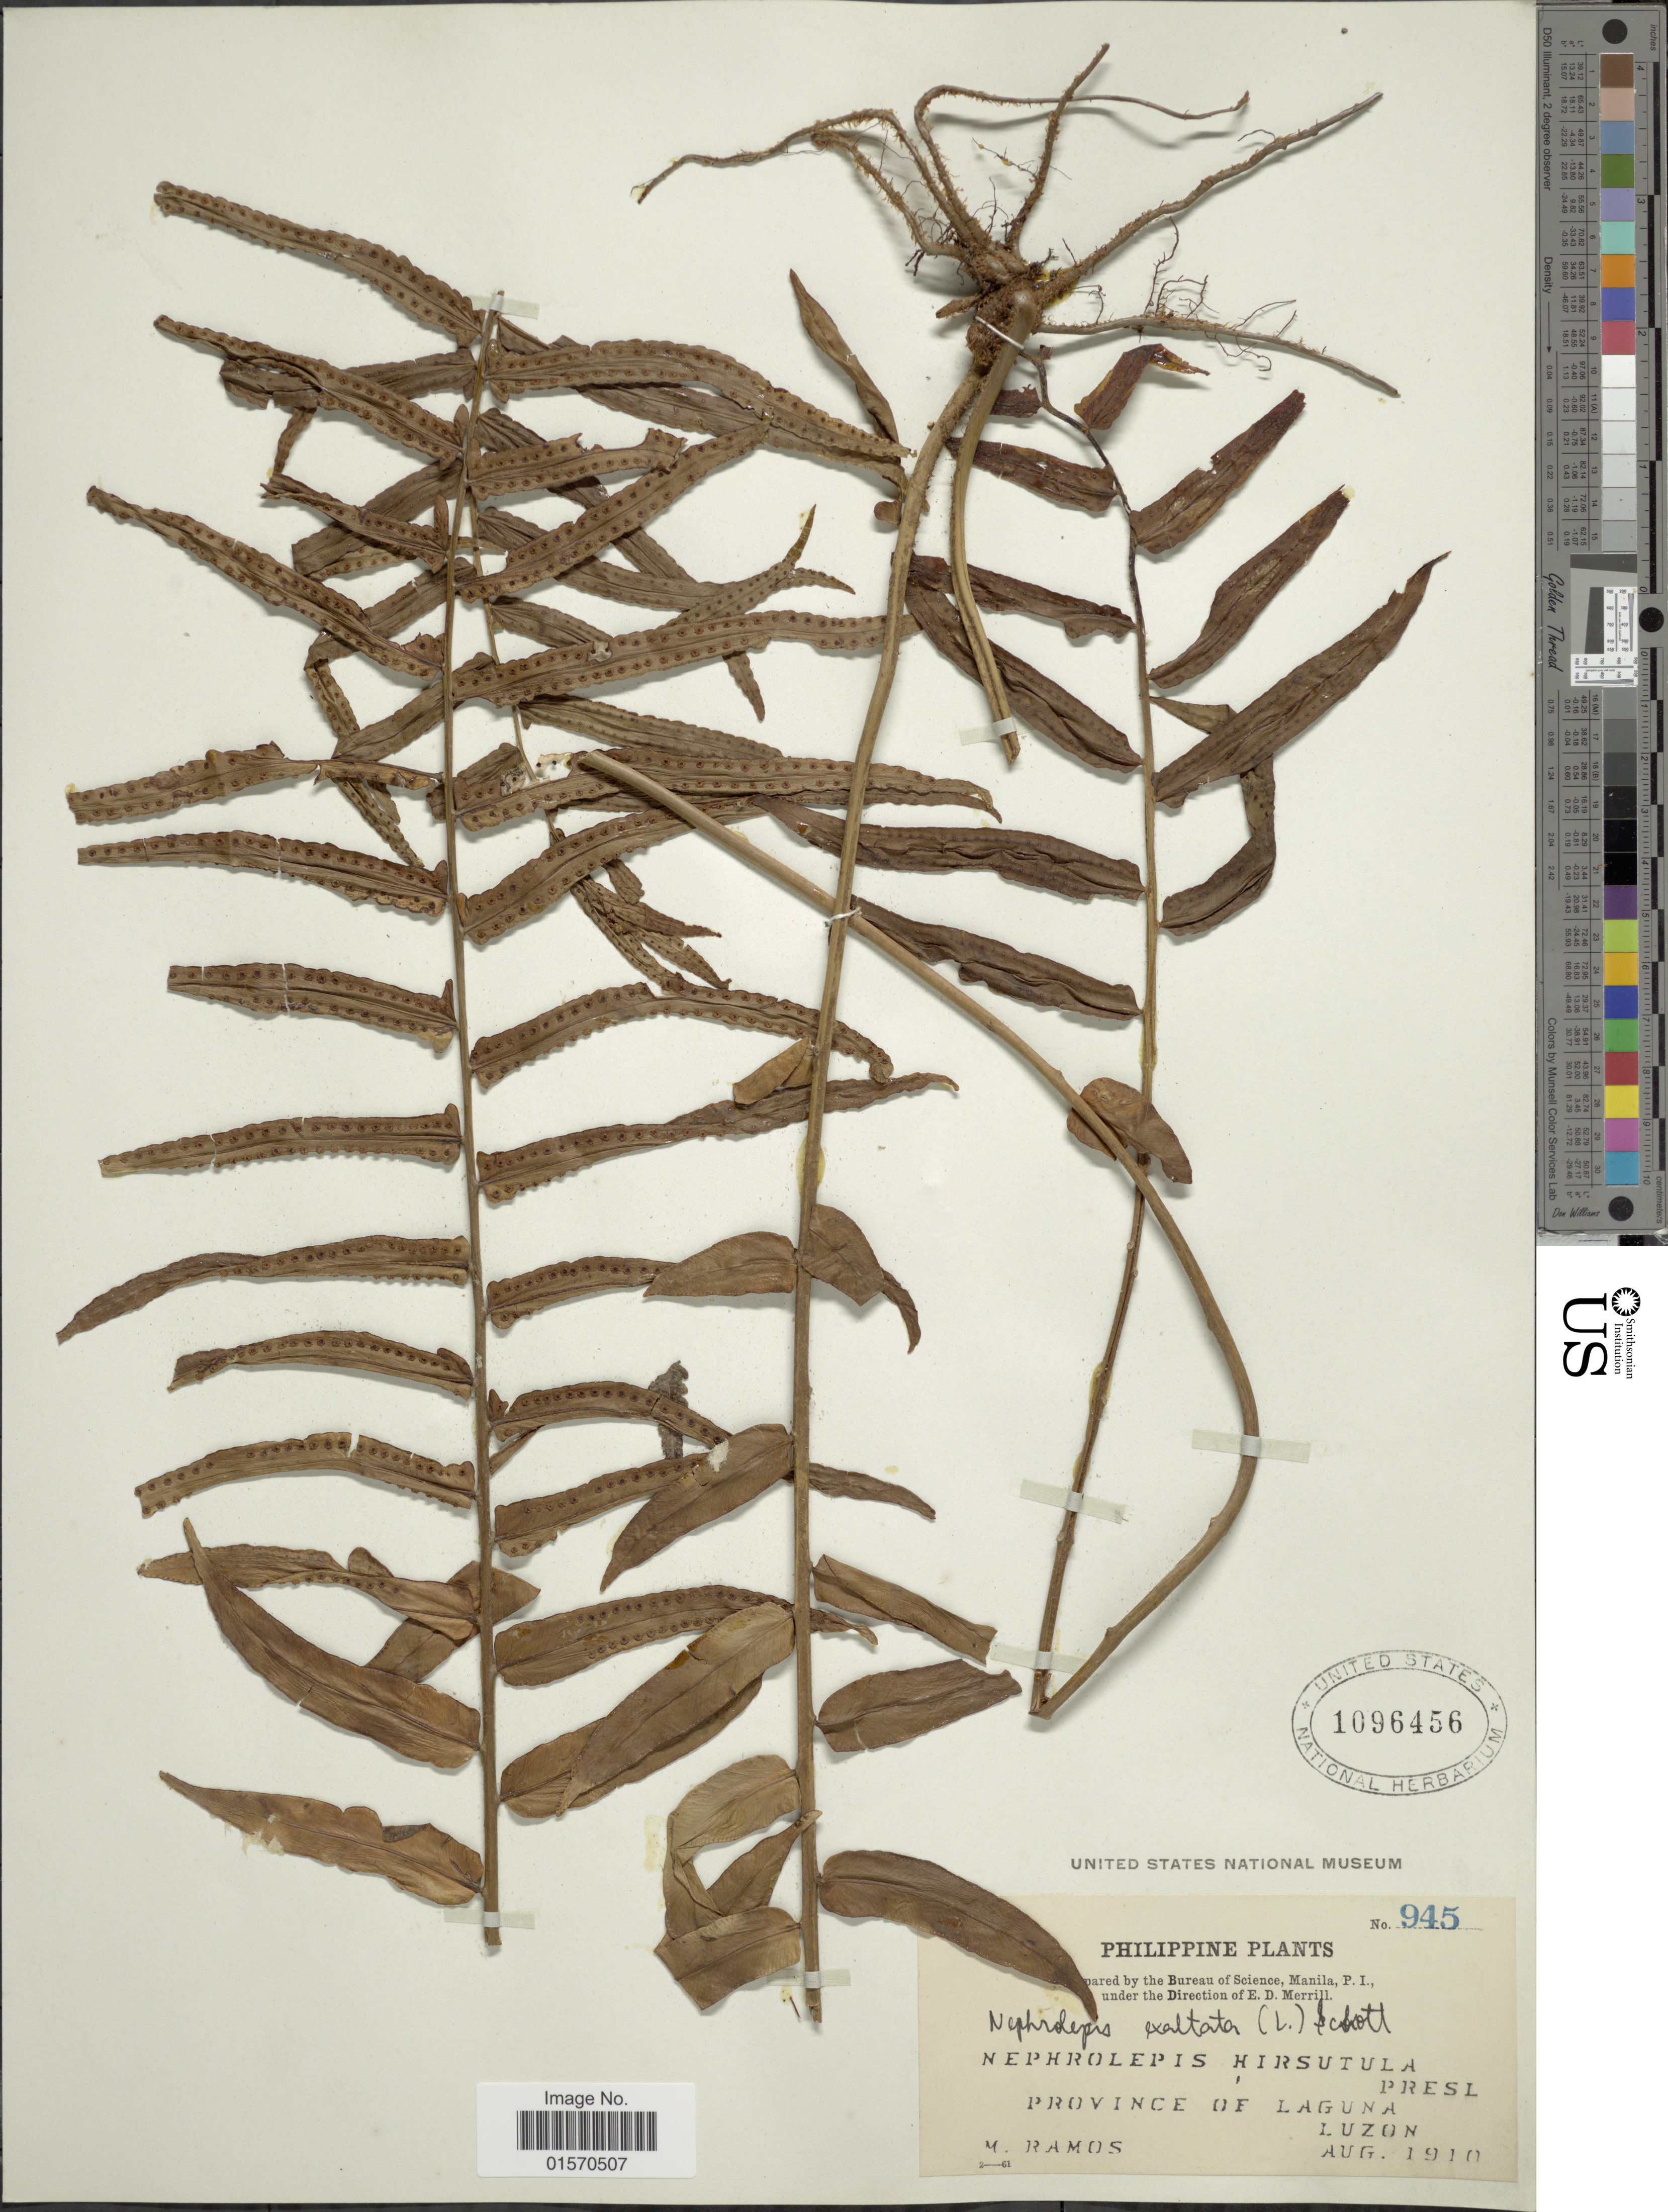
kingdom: Plantae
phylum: Tracheophyta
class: Polypodiopsida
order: Polypodiales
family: Nephrolepidaceae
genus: Nephrolepis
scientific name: Nephrolepis exaltata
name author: (L.) Schott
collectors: M. Ramos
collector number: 945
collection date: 1910-08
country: Philippines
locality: Province of Laguna, Luzon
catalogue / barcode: US 1096456